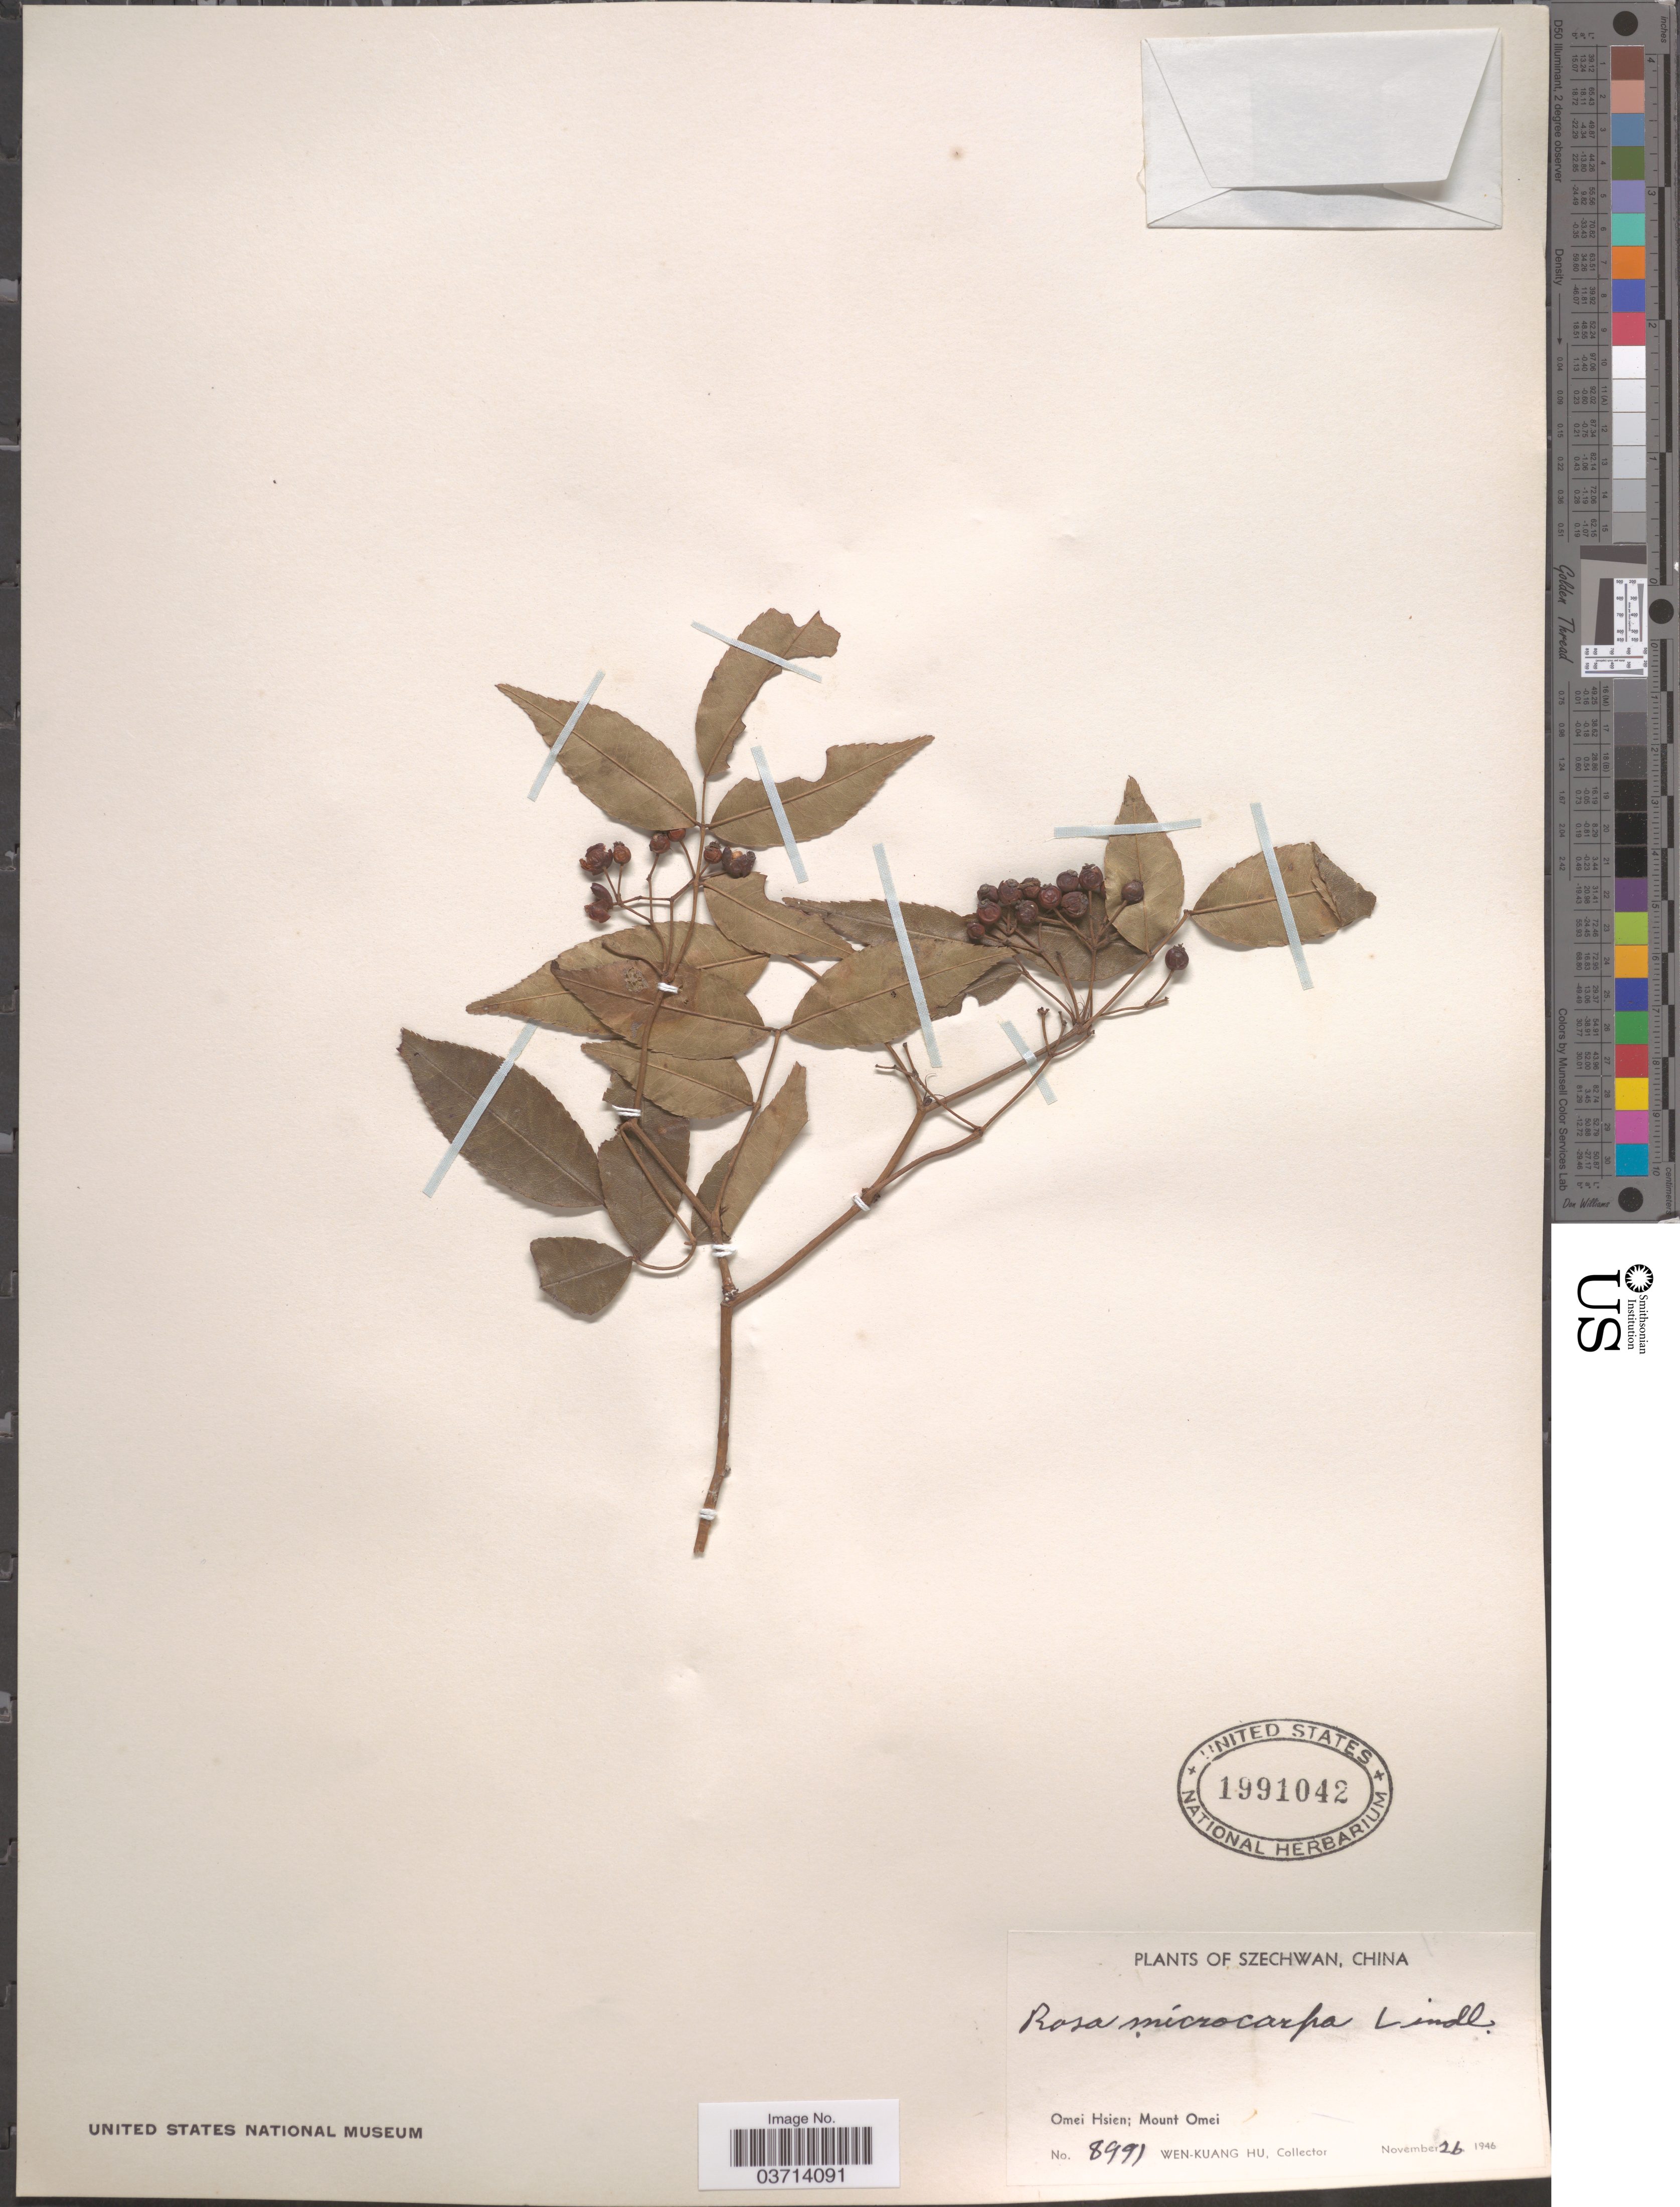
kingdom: Plantae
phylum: Tracheophyta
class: Magnoliopsida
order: Rosales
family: Rosaceae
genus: Rosa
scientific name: Rosa indica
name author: L.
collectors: W. K. Hu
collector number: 8991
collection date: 1946-11-26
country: China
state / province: Sichuan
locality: Szechuanenses. Omei Hsien; Mount Omei.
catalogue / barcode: US 1991042